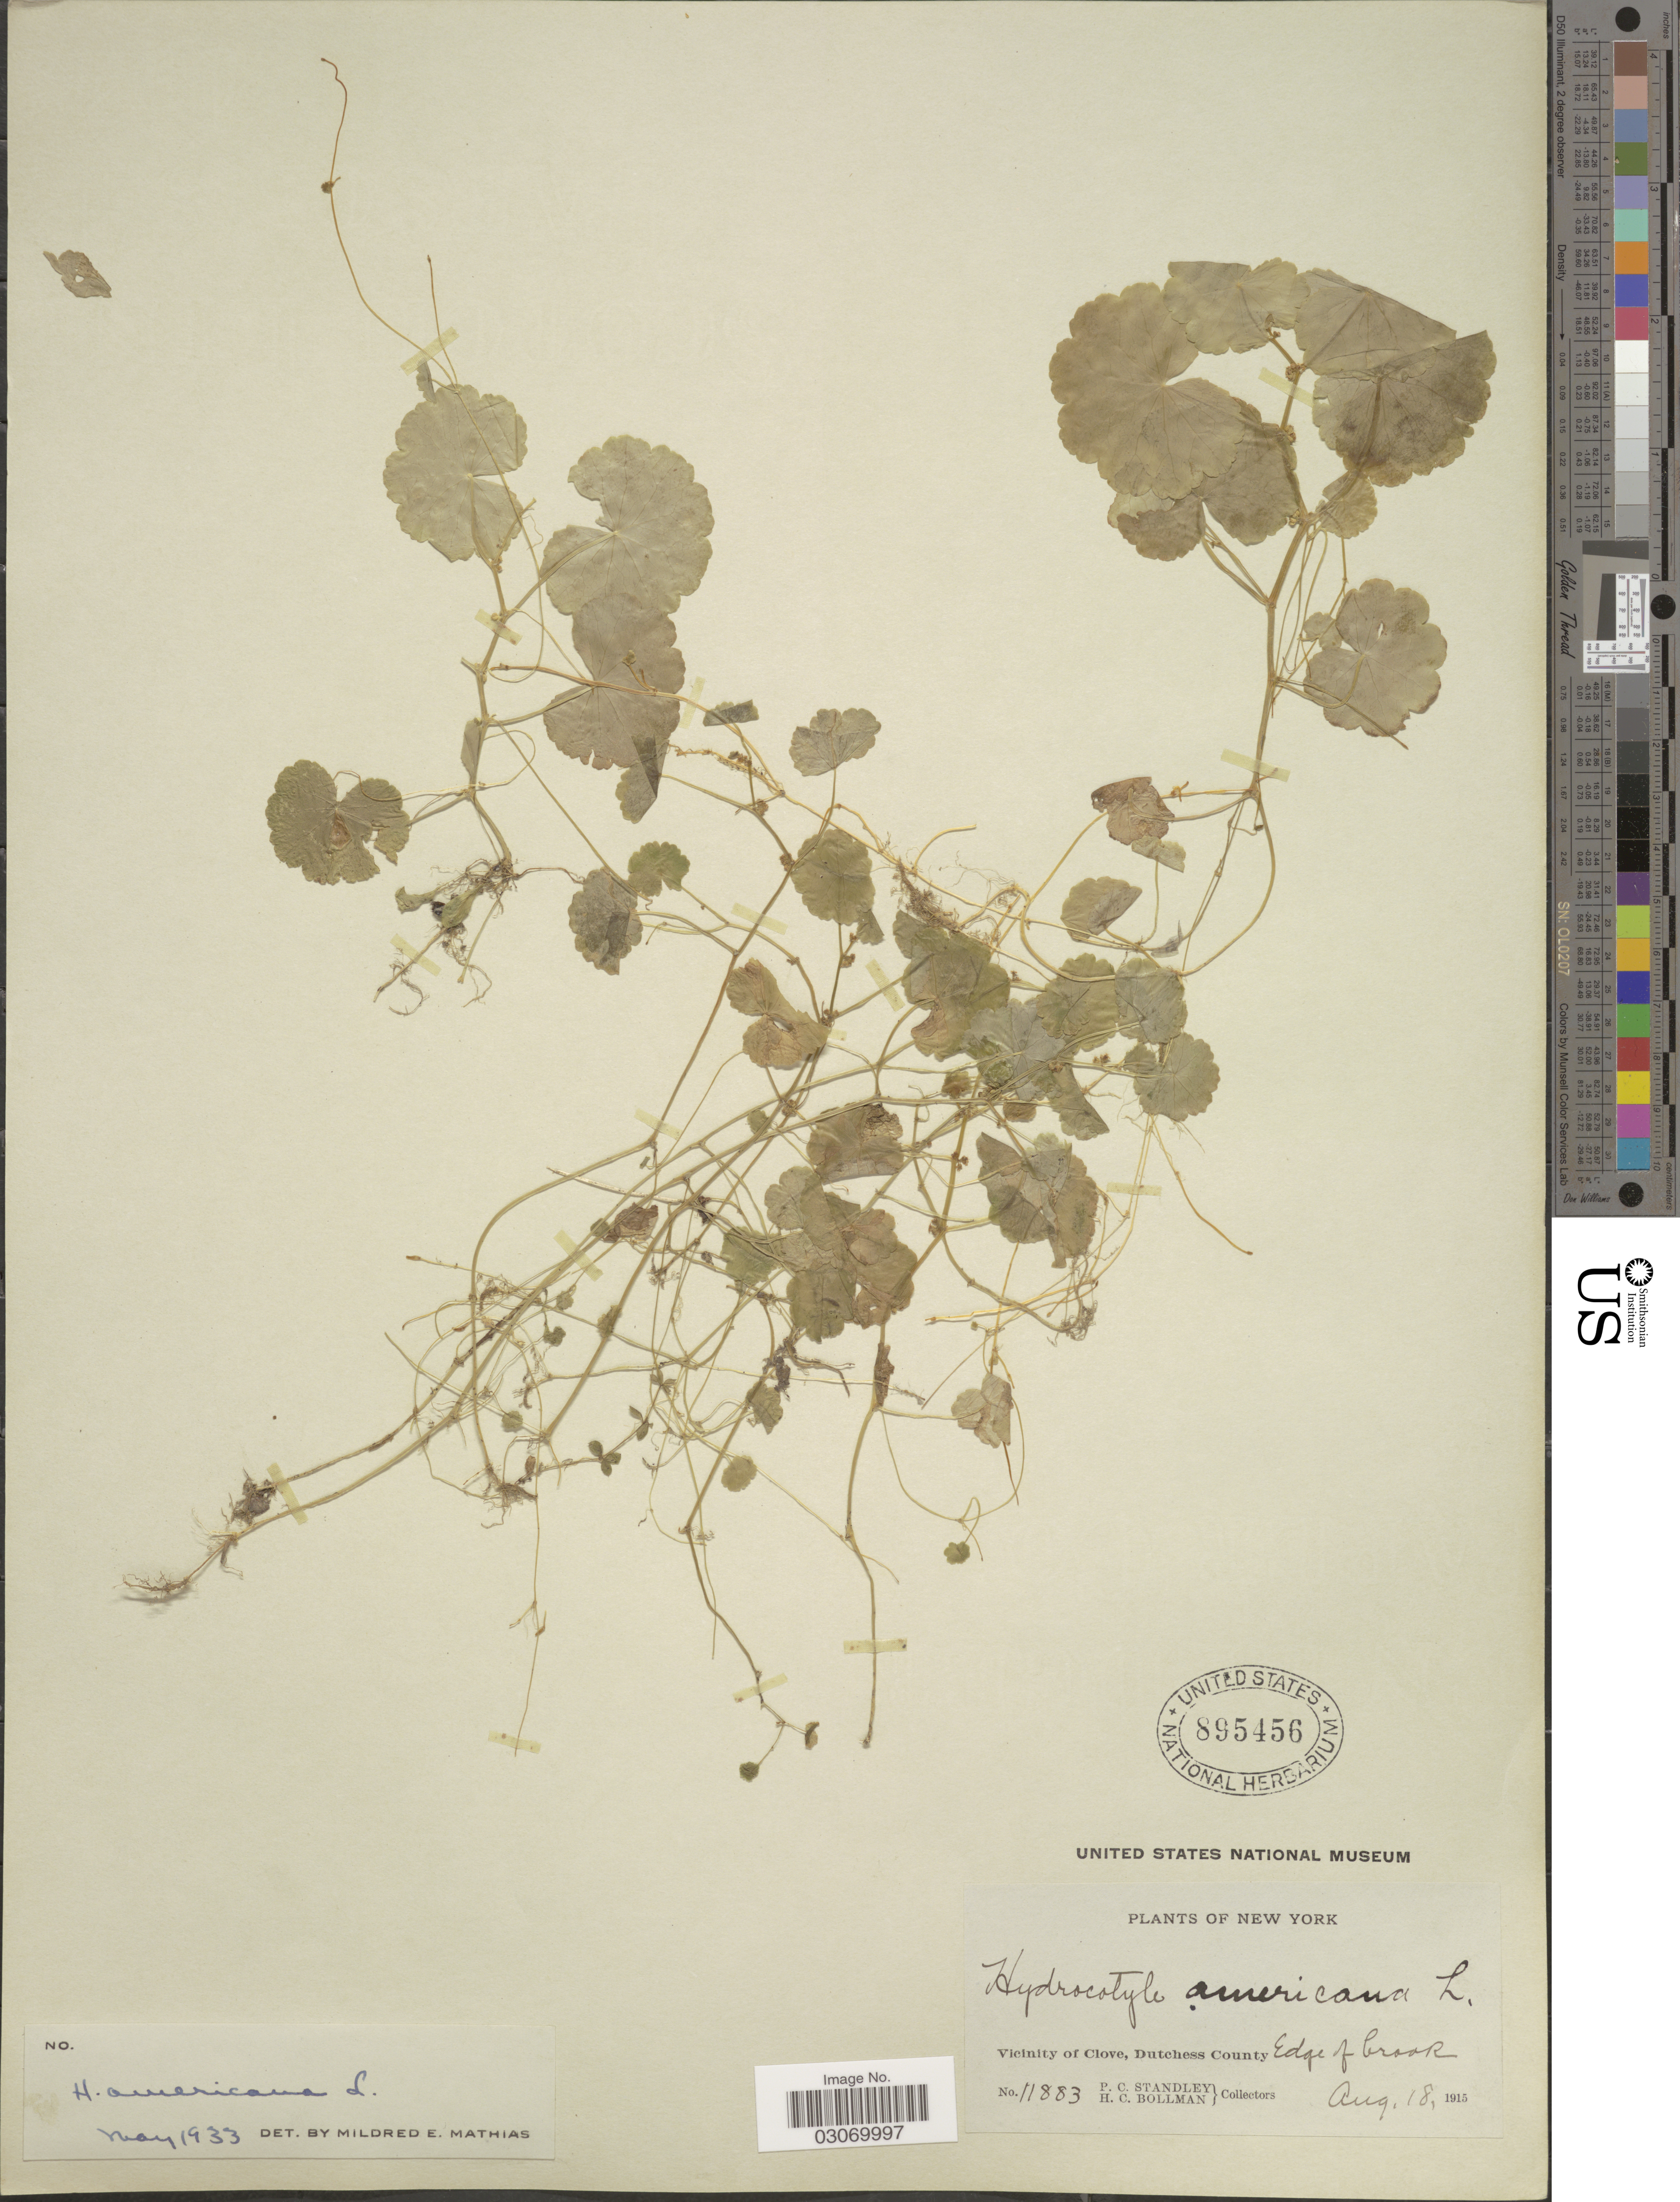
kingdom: Plantae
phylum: Tracheophyta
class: Magnoliopsida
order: Apiales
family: Araliaceae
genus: Hydrocotyle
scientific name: Hydrocotyle americana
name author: L.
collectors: P. C. Standley & H. C. Bollman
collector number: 11883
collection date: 1915-08-18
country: United States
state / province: New York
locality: Vicinity of Clove, Dutchess County. Edge of Crook.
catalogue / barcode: US 895456